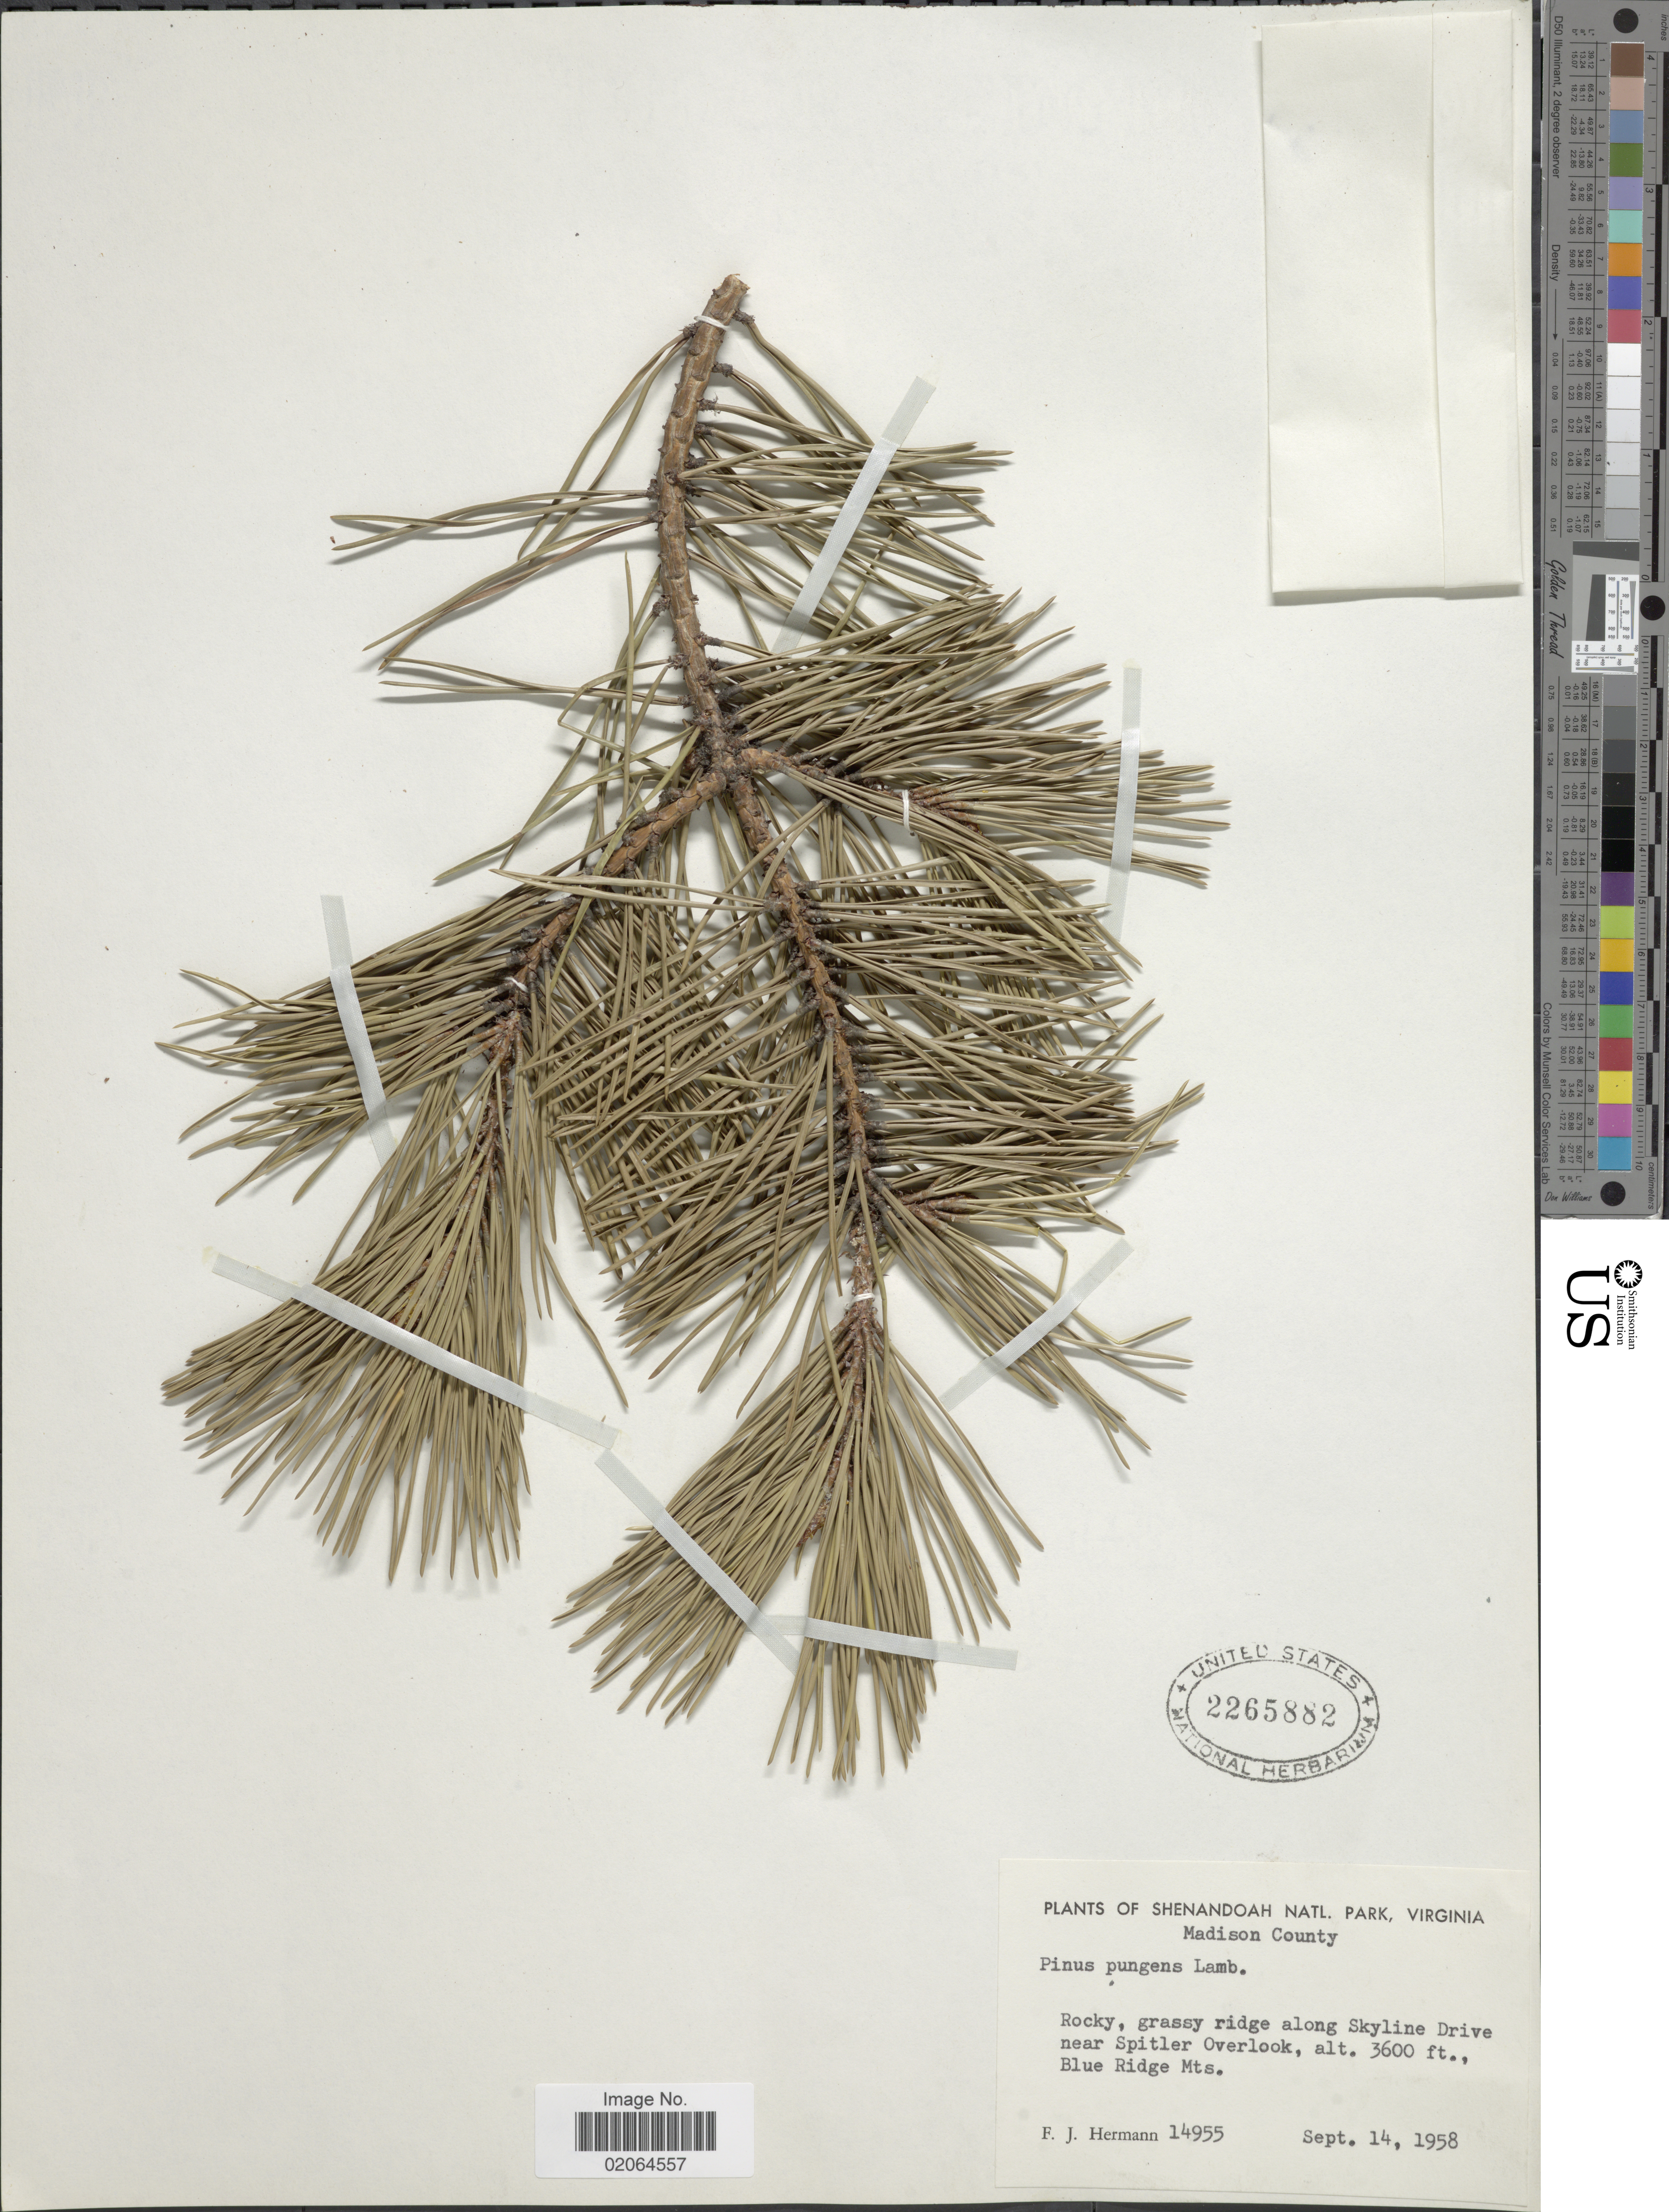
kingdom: Plantae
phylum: Tracheophyta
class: Pinopsida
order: Pinales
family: Pinaceae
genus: Pinus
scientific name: Pinus pungens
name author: Lamb.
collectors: F. J. Hermann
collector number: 14955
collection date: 1958-09-14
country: United States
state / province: Virginia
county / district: Madison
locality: Shenandoah Natl. Park, Virginia, Madison county. Rocky, grassy ridge along Skyline Drive near spitler Overlook. Blue ridge Mts.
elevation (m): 1097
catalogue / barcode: US 2265882